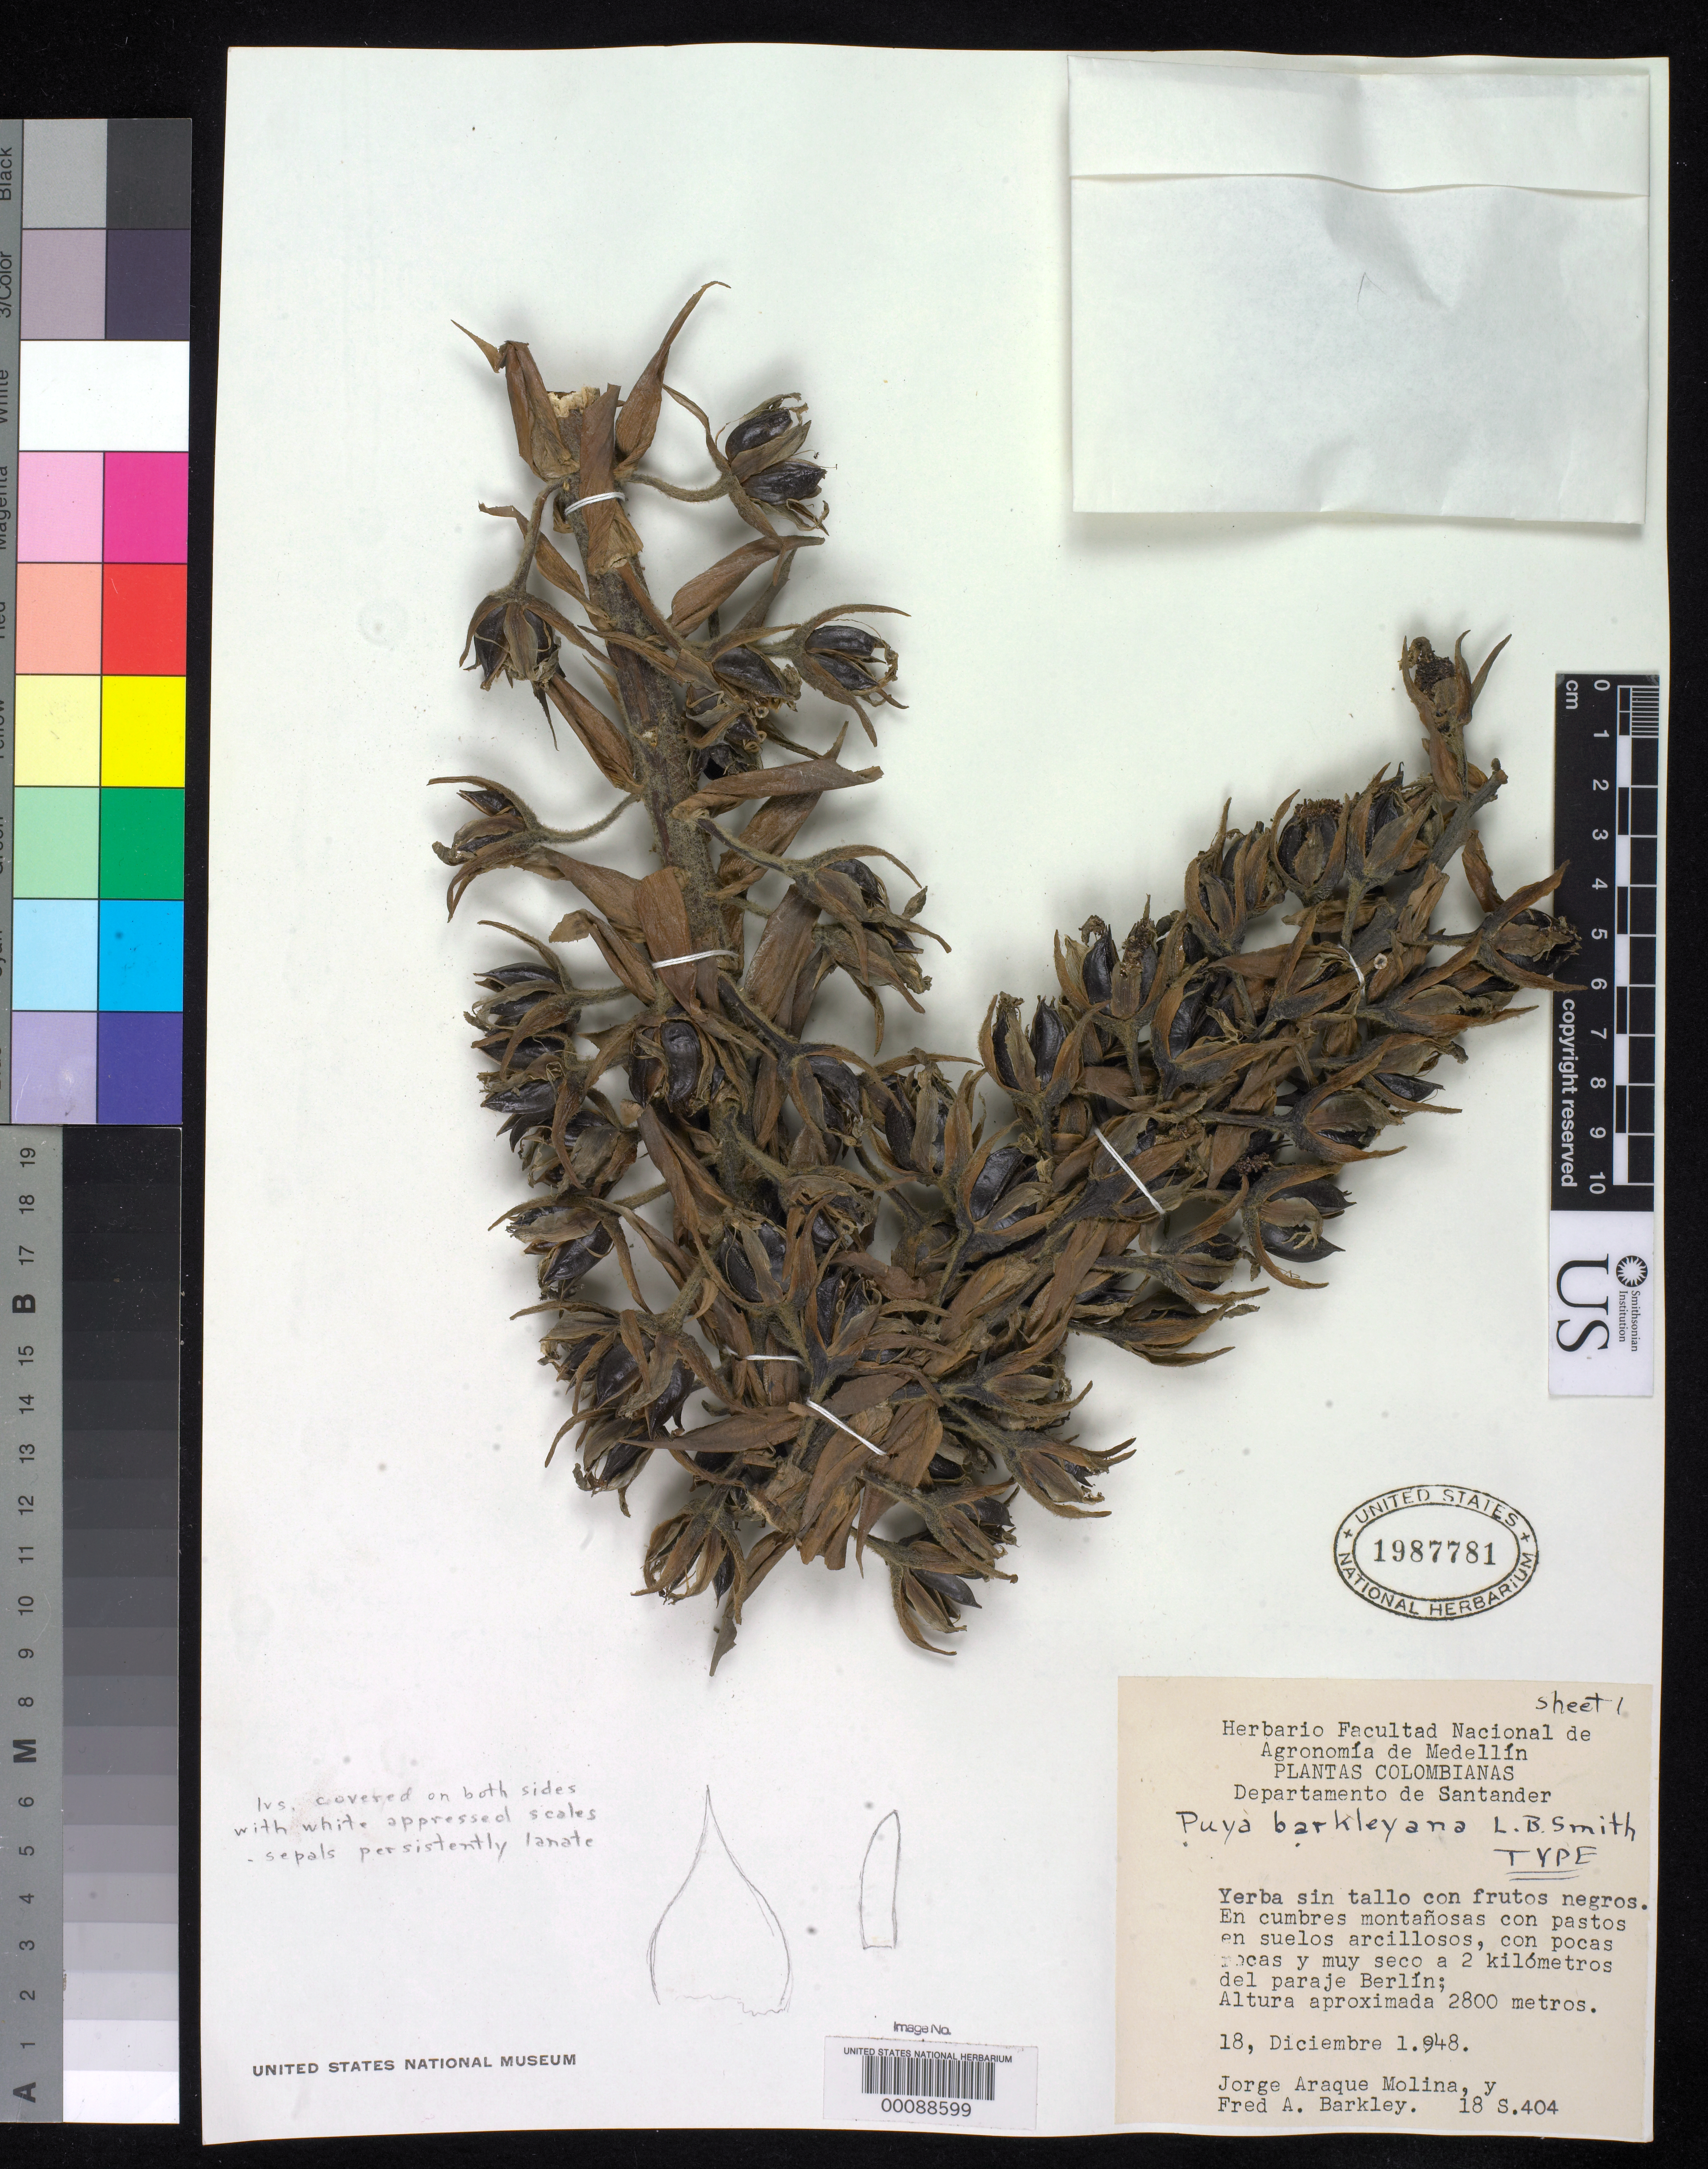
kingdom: Plantae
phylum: Tracheophyta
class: Liliopsida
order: Poales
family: Bromeliaceae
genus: Puya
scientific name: Puya barkleyana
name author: L.B. Sm.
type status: Holotype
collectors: J. Araque Molina & F. A. Barkley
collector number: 18-s-404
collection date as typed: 18 Dec 1948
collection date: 1948-12-18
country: Colombia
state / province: Santander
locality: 2 km. from Berlin.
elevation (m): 2800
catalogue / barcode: US 1987781